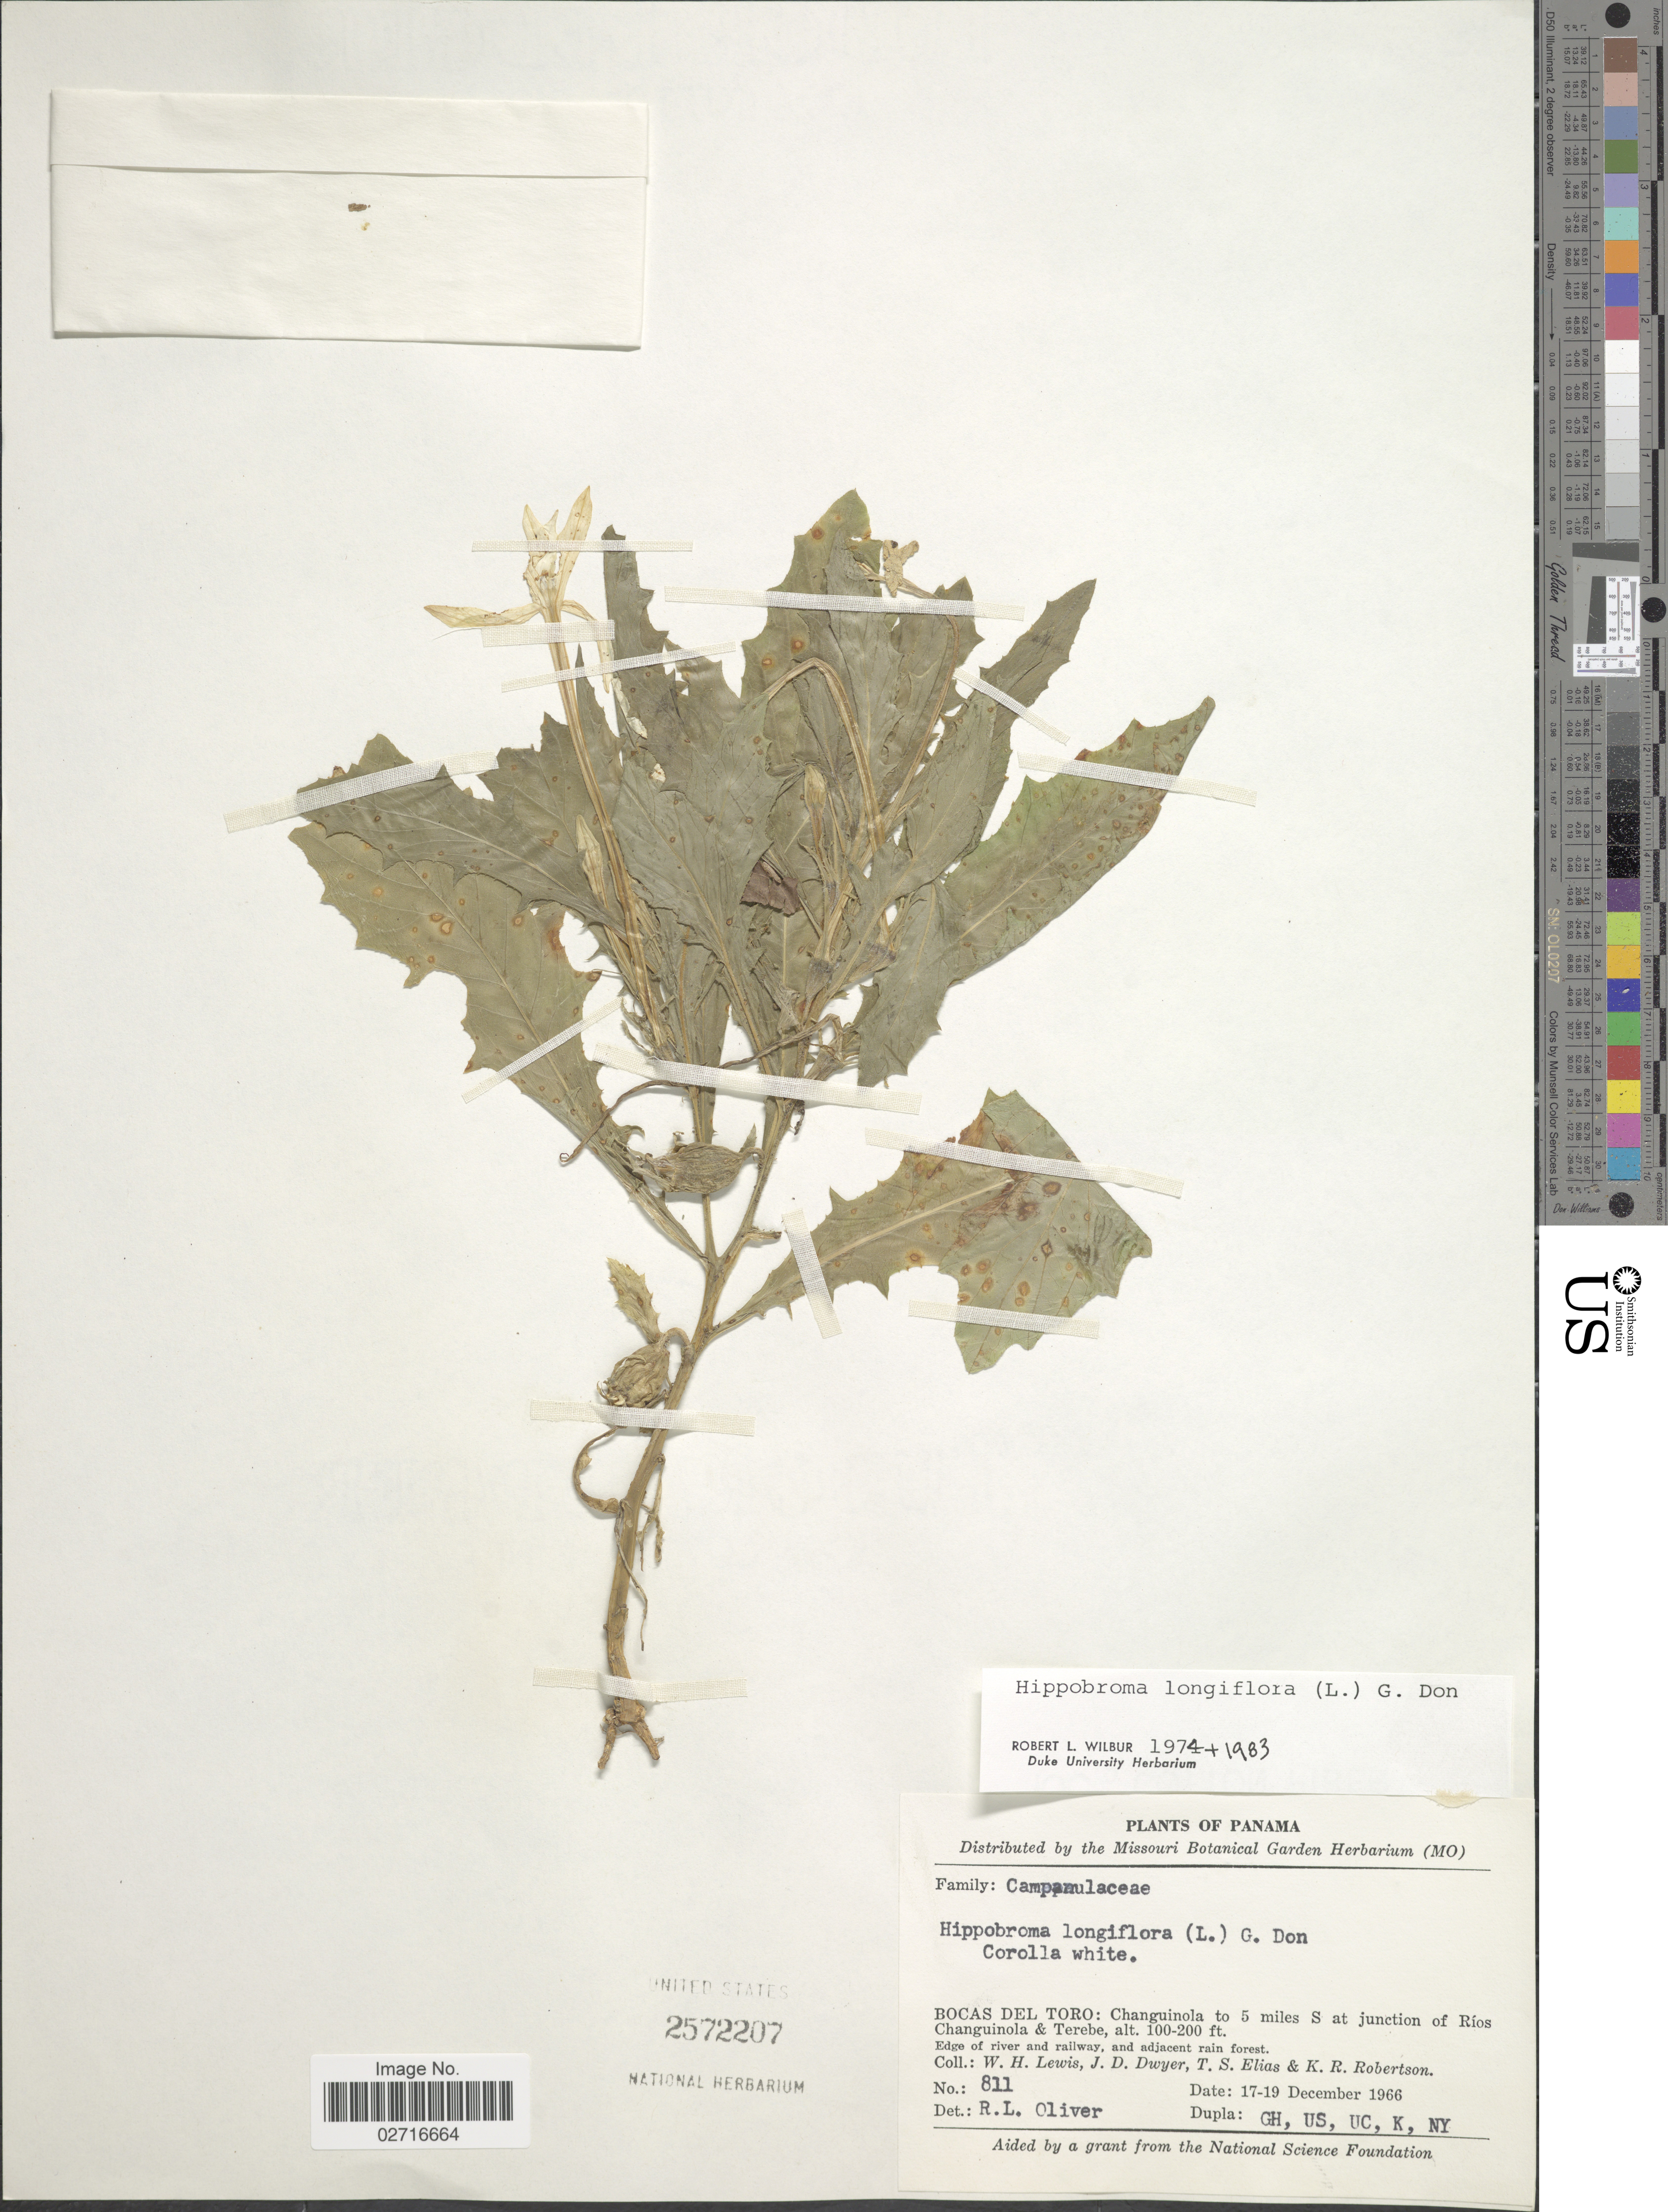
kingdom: Plantae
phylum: Tracheophyta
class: Magnoliopsida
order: Asterales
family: Campanulaceae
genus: Hippobroma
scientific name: Hippobroma longiflora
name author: (L.) G. Don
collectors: R. Oliver, W. H. Lewis, J. D. Dwyer, T. S. Elias & K. Robertson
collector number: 811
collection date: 1966-12-17/1966-12-19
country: Panama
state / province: Bocas del Toro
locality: Changuinola to 5 miles S at junction of Rios Changuinola & Terebe, edge of river and railway, and adjacent rain forest.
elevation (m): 30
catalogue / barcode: US 2572207